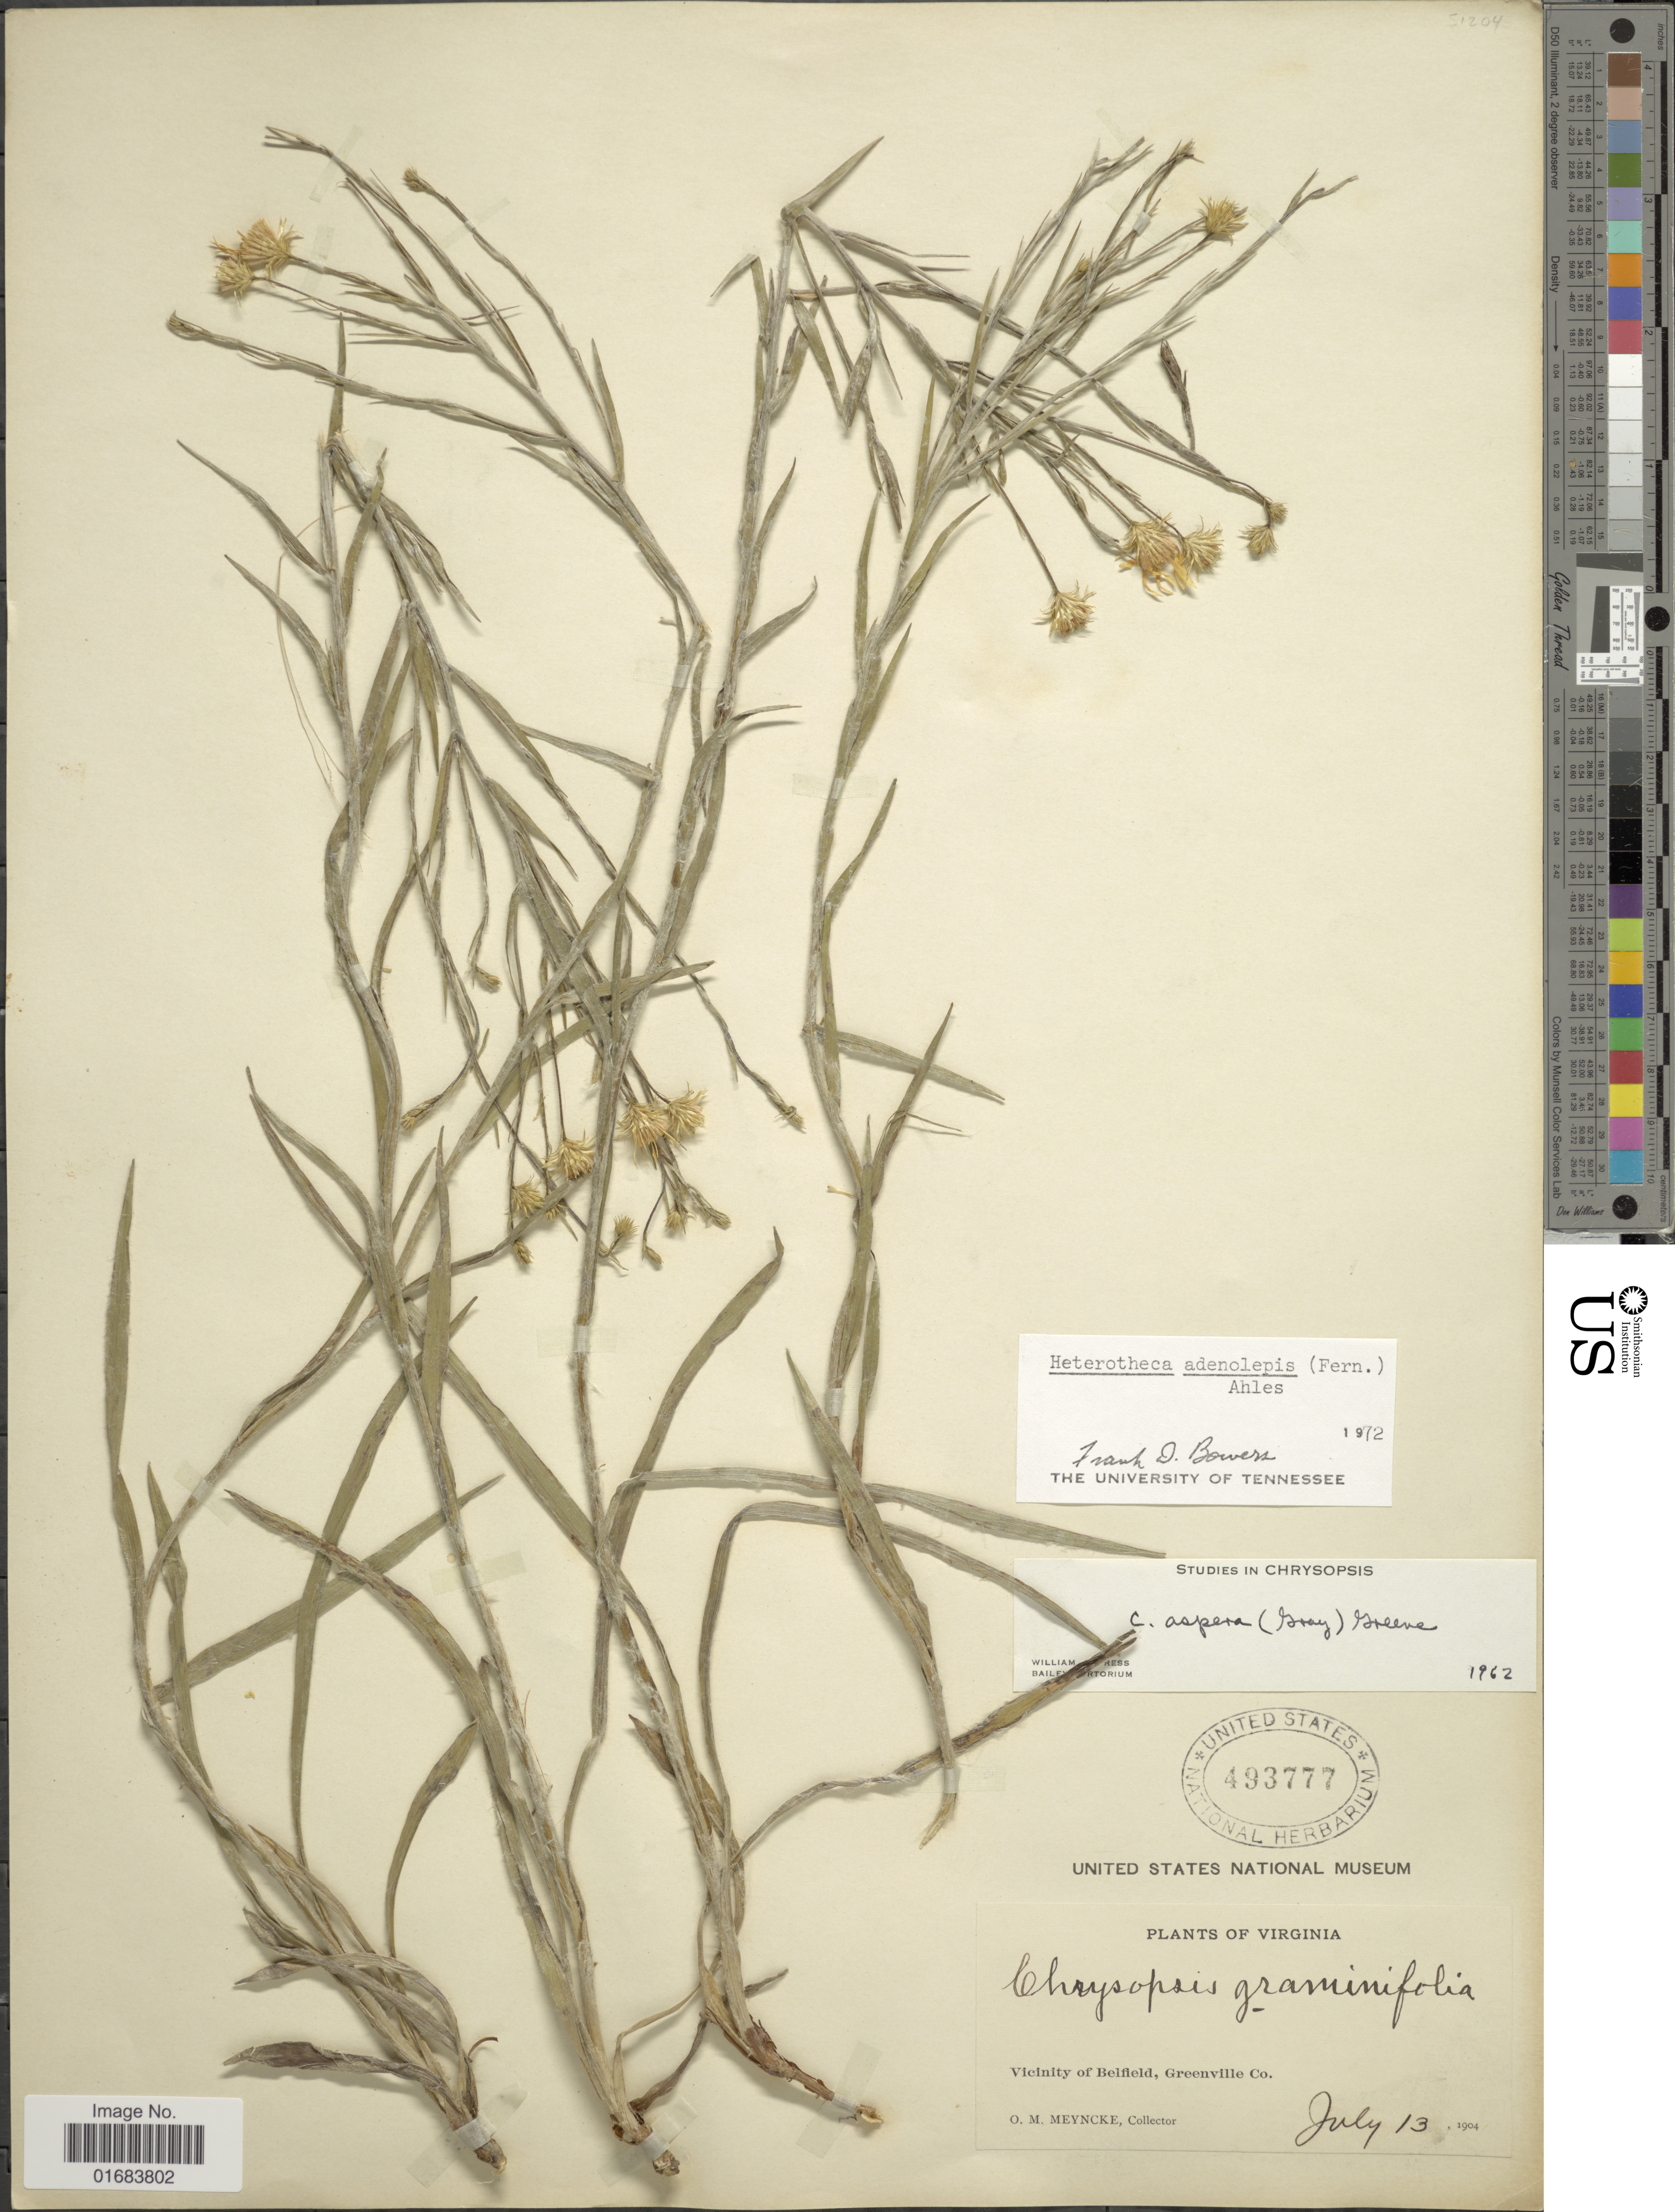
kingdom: Plantae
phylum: Tracheophyta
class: Magnoliopsida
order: Asterales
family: Asteraceae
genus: Pityopsis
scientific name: Pityopsis adenolepis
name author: (Fernald) Semple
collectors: O. Meyncke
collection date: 1904-07-13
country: United States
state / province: Virginia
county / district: Greensville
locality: Vicinity of Belfield, Greenville Co.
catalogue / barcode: US 493777